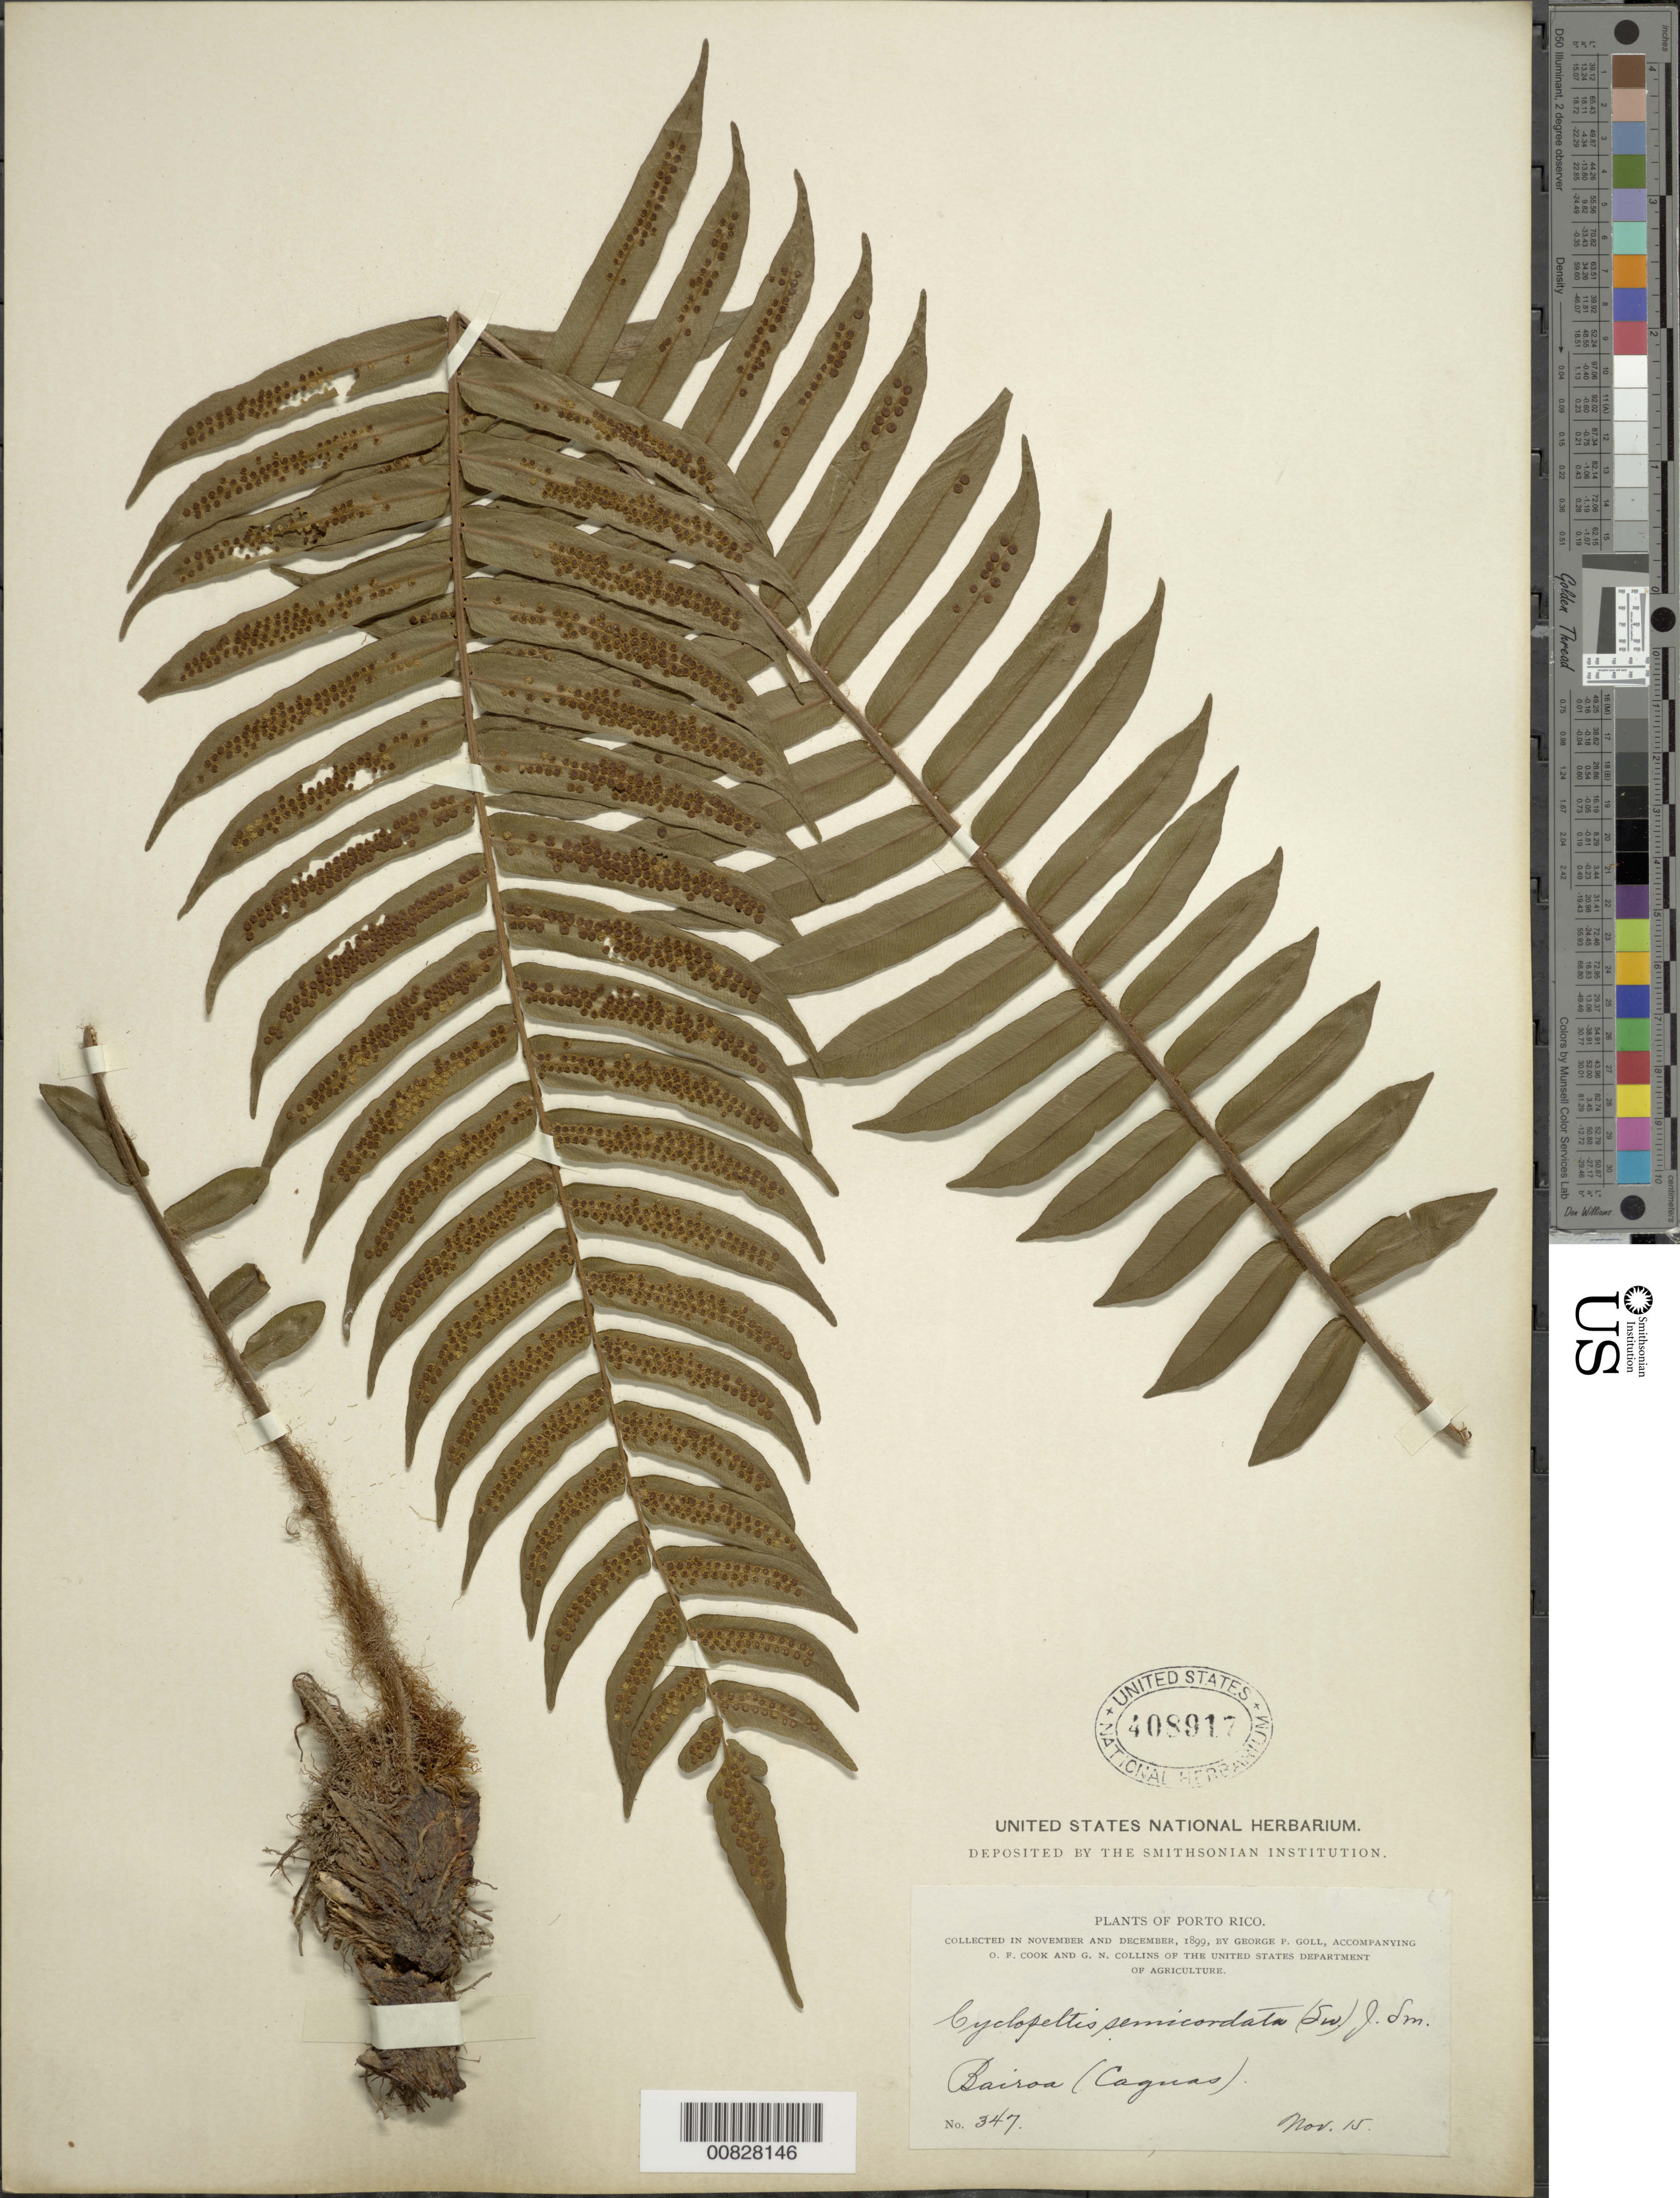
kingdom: Plantae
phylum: Tracheophyta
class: Polypodiopsida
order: Polypodiales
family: Lomariopsidaceae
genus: Cyclopeltis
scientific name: Cyclopeltis semicordata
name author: (Sw.) J. Sm.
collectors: G. Goll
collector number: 347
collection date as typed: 15 Nov 1899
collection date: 1899-11-15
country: Puerto Rico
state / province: Caguas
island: Puerto Rico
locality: Bairoa (Caguas)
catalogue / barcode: US 408917